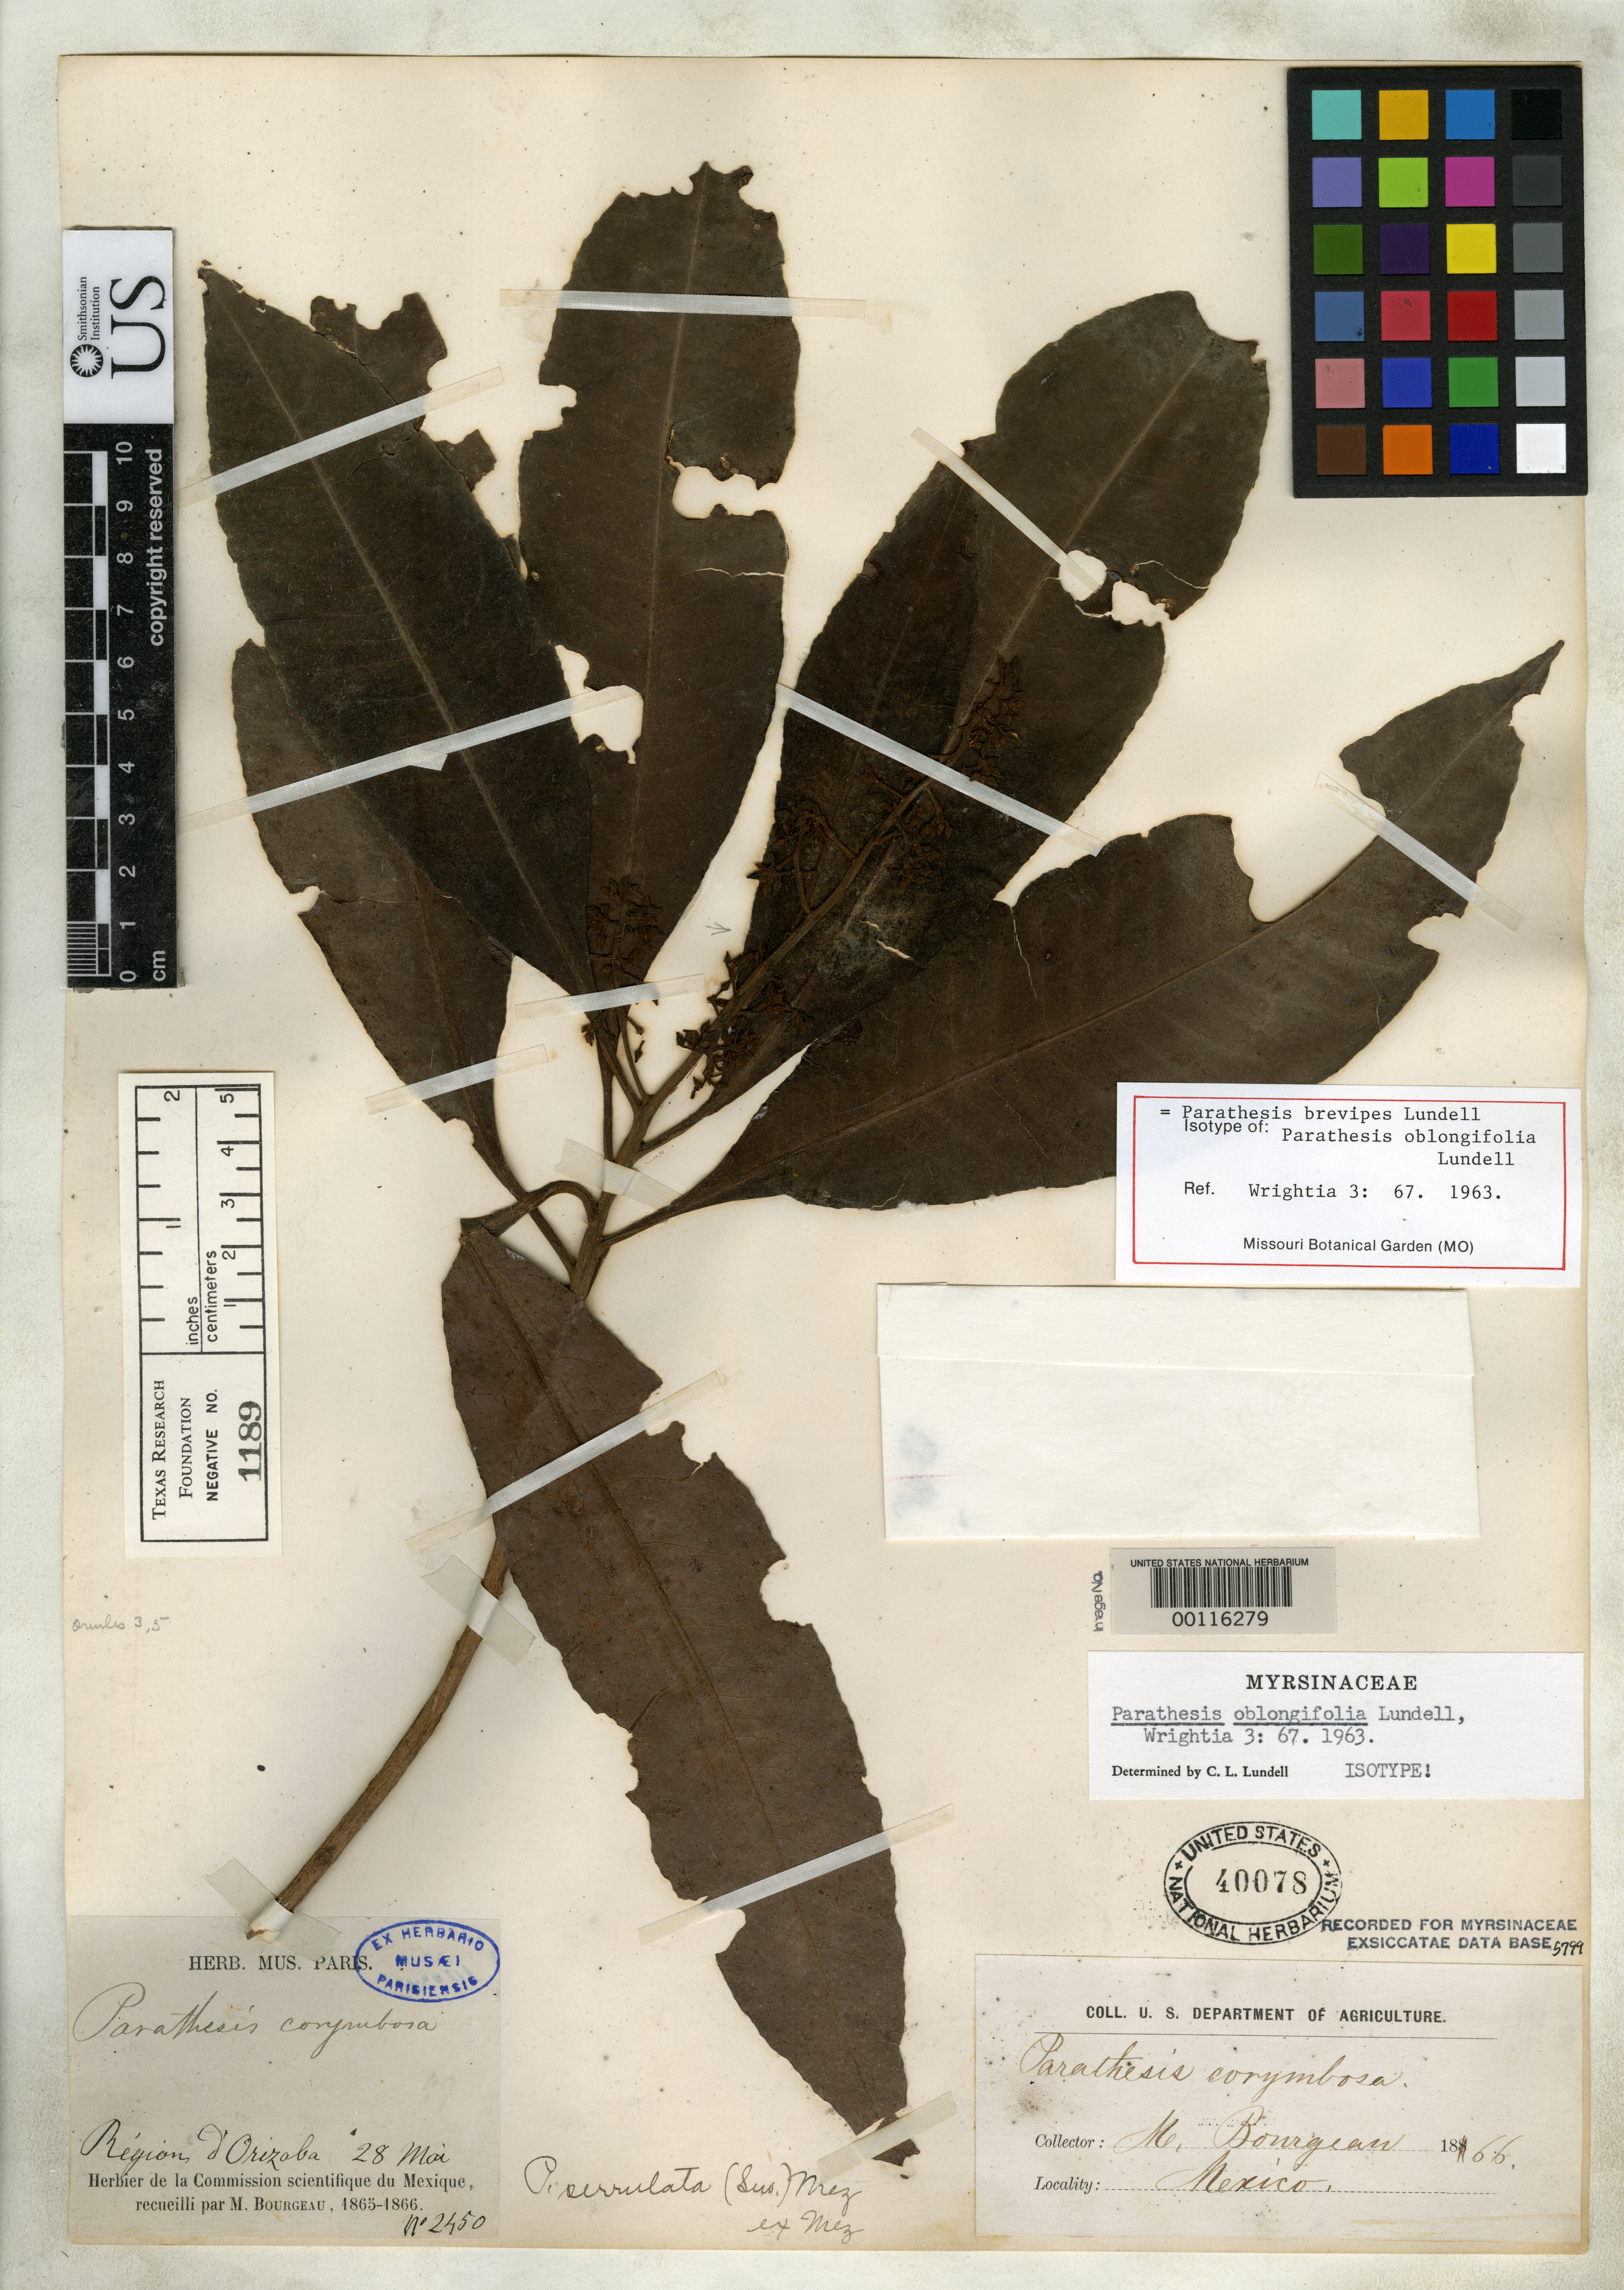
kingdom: Plantae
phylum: Tracheophyta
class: Magnoliopsida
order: Ericales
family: Primulaceae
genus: Parathesis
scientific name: Parathesis oblongifolia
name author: Lundell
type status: Isotype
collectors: E. Bourgeau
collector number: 2450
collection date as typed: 28 May 1866 or 28 May 1866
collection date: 1866-05-28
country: Mexico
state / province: Veracruz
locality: Orizaba region.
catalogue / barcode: US 40078